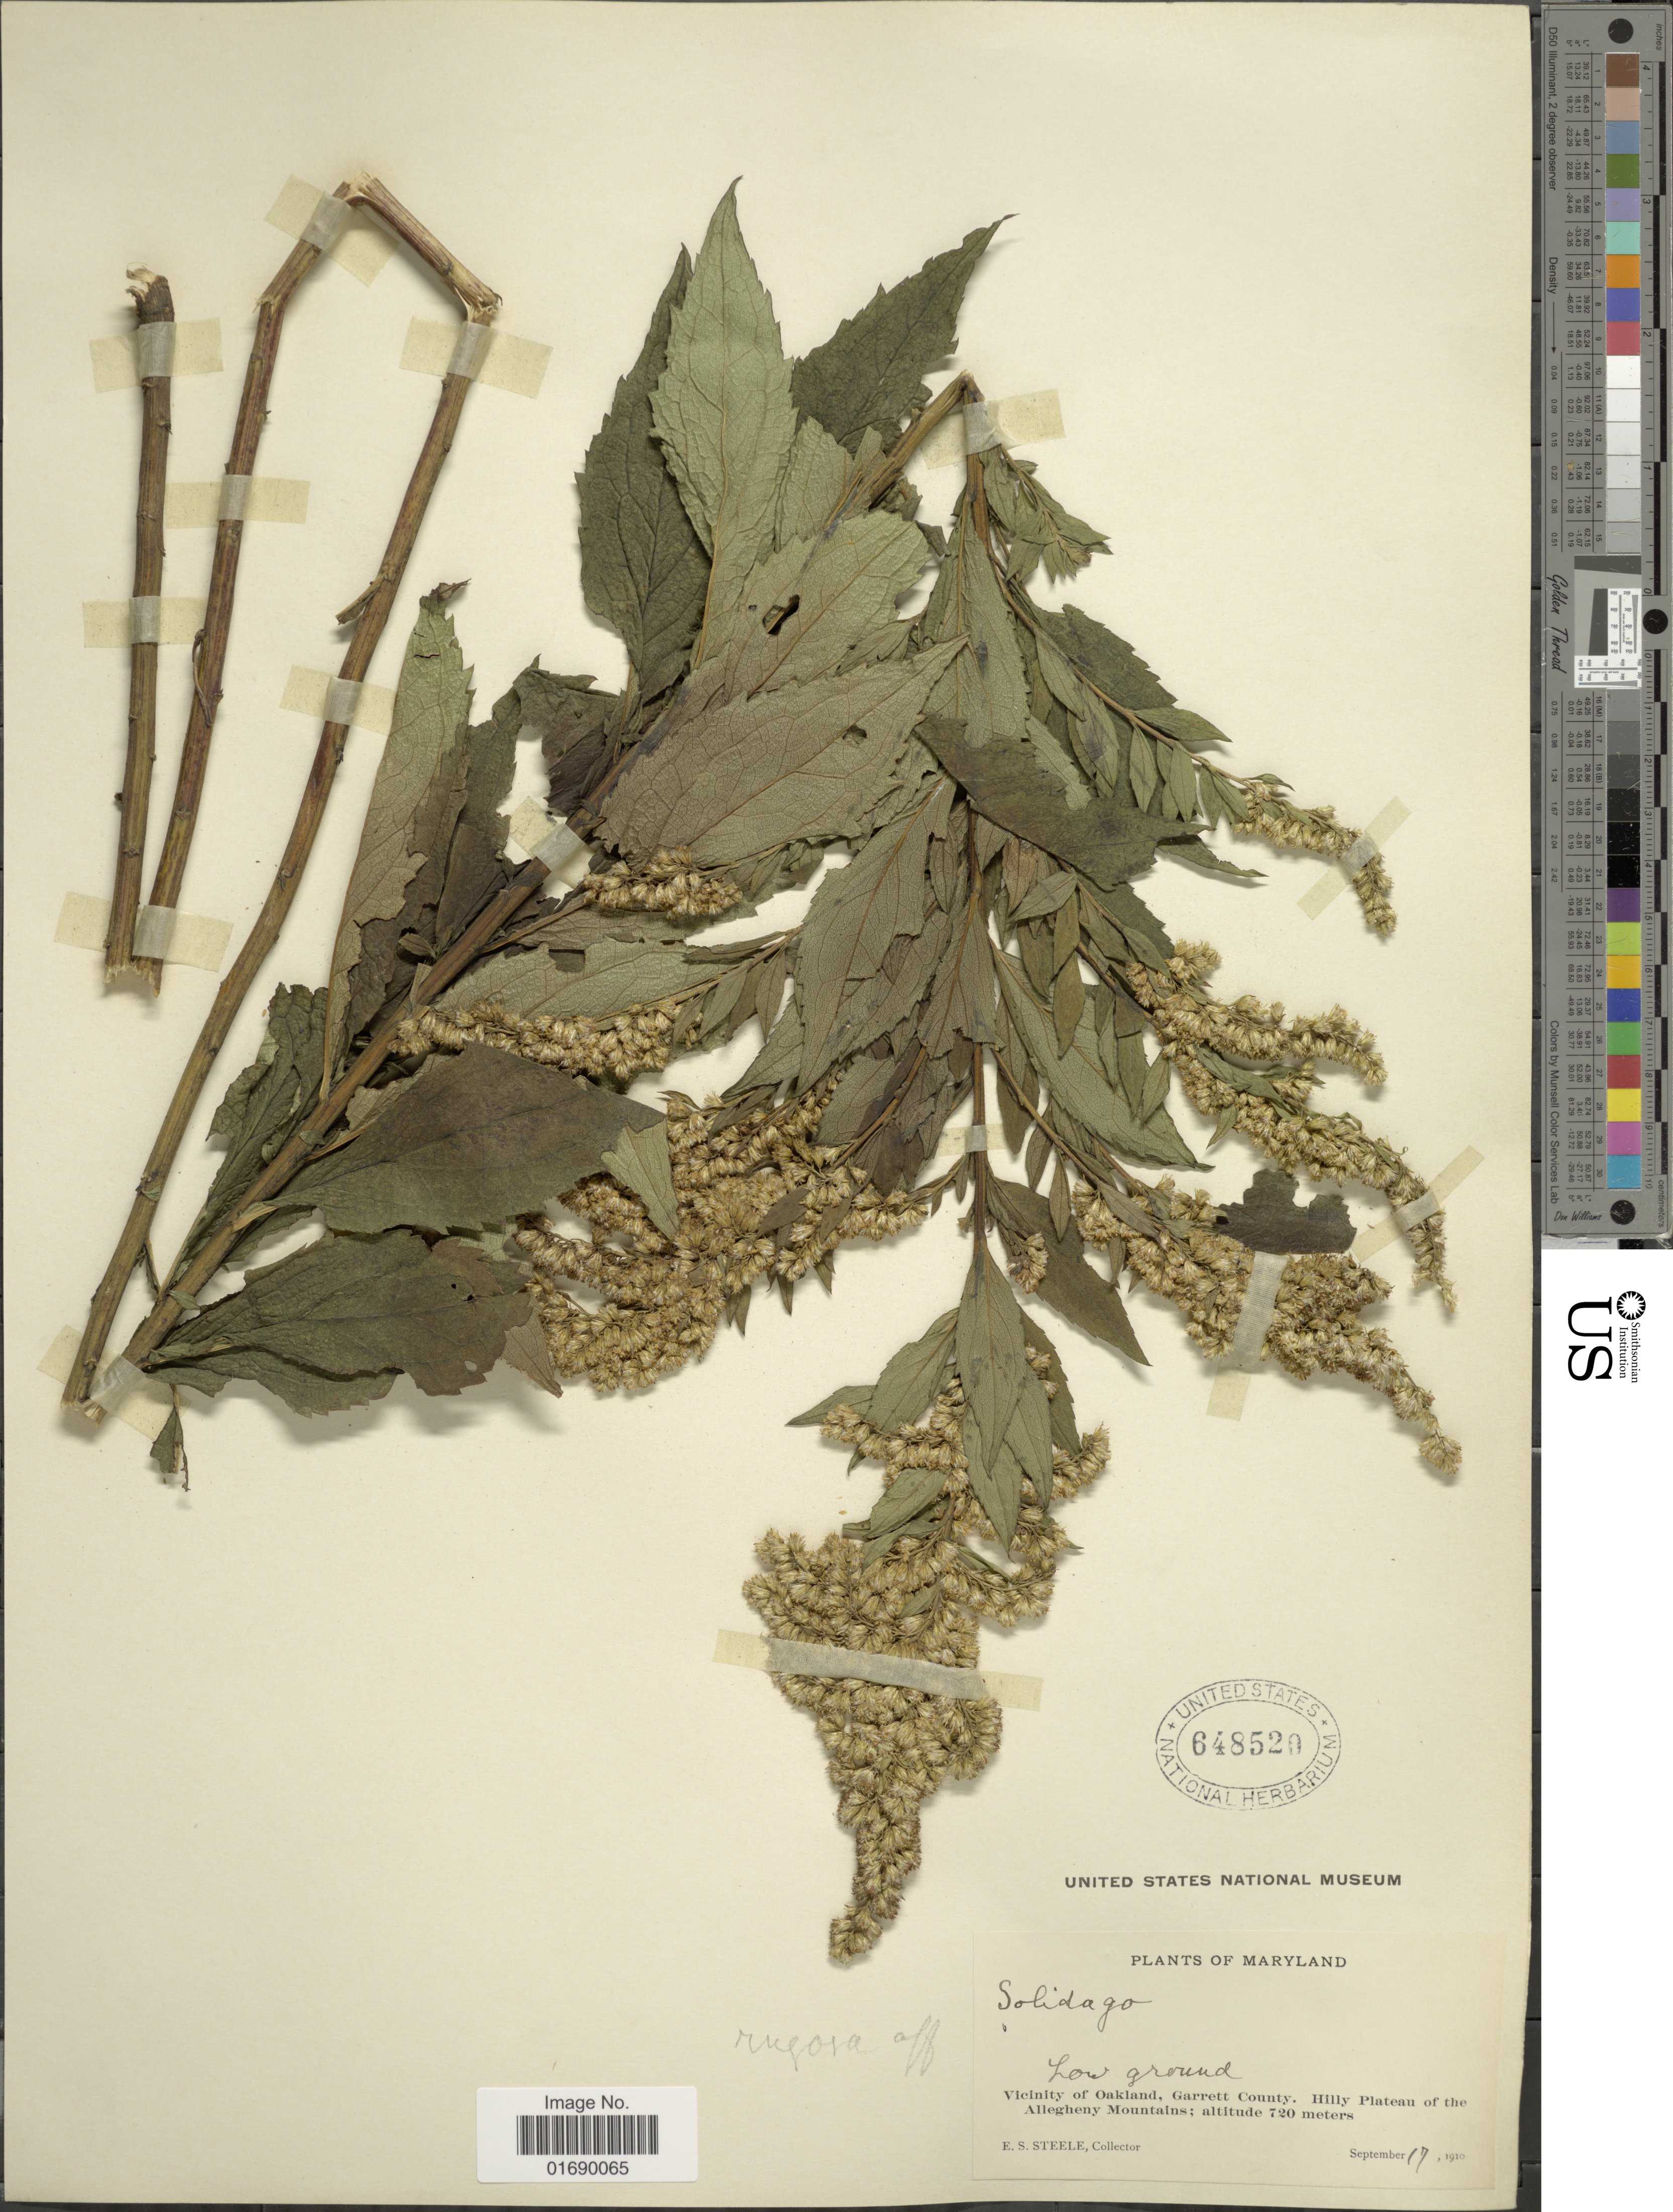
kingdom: Plantae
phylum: Tracheophyta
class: Magnoliopsida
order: Asterales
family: Asteraceae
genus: Solidago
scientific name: Solidago rugosa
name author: Mill.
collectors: E. Steele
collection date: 1910-09-17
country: United States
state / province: Maryland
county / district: Garrett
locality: Low ground, Vicinity of Oakland, Garrett County, Hilly Plateau of the Allegheny Mountains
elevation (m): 720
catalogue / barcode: US 648520